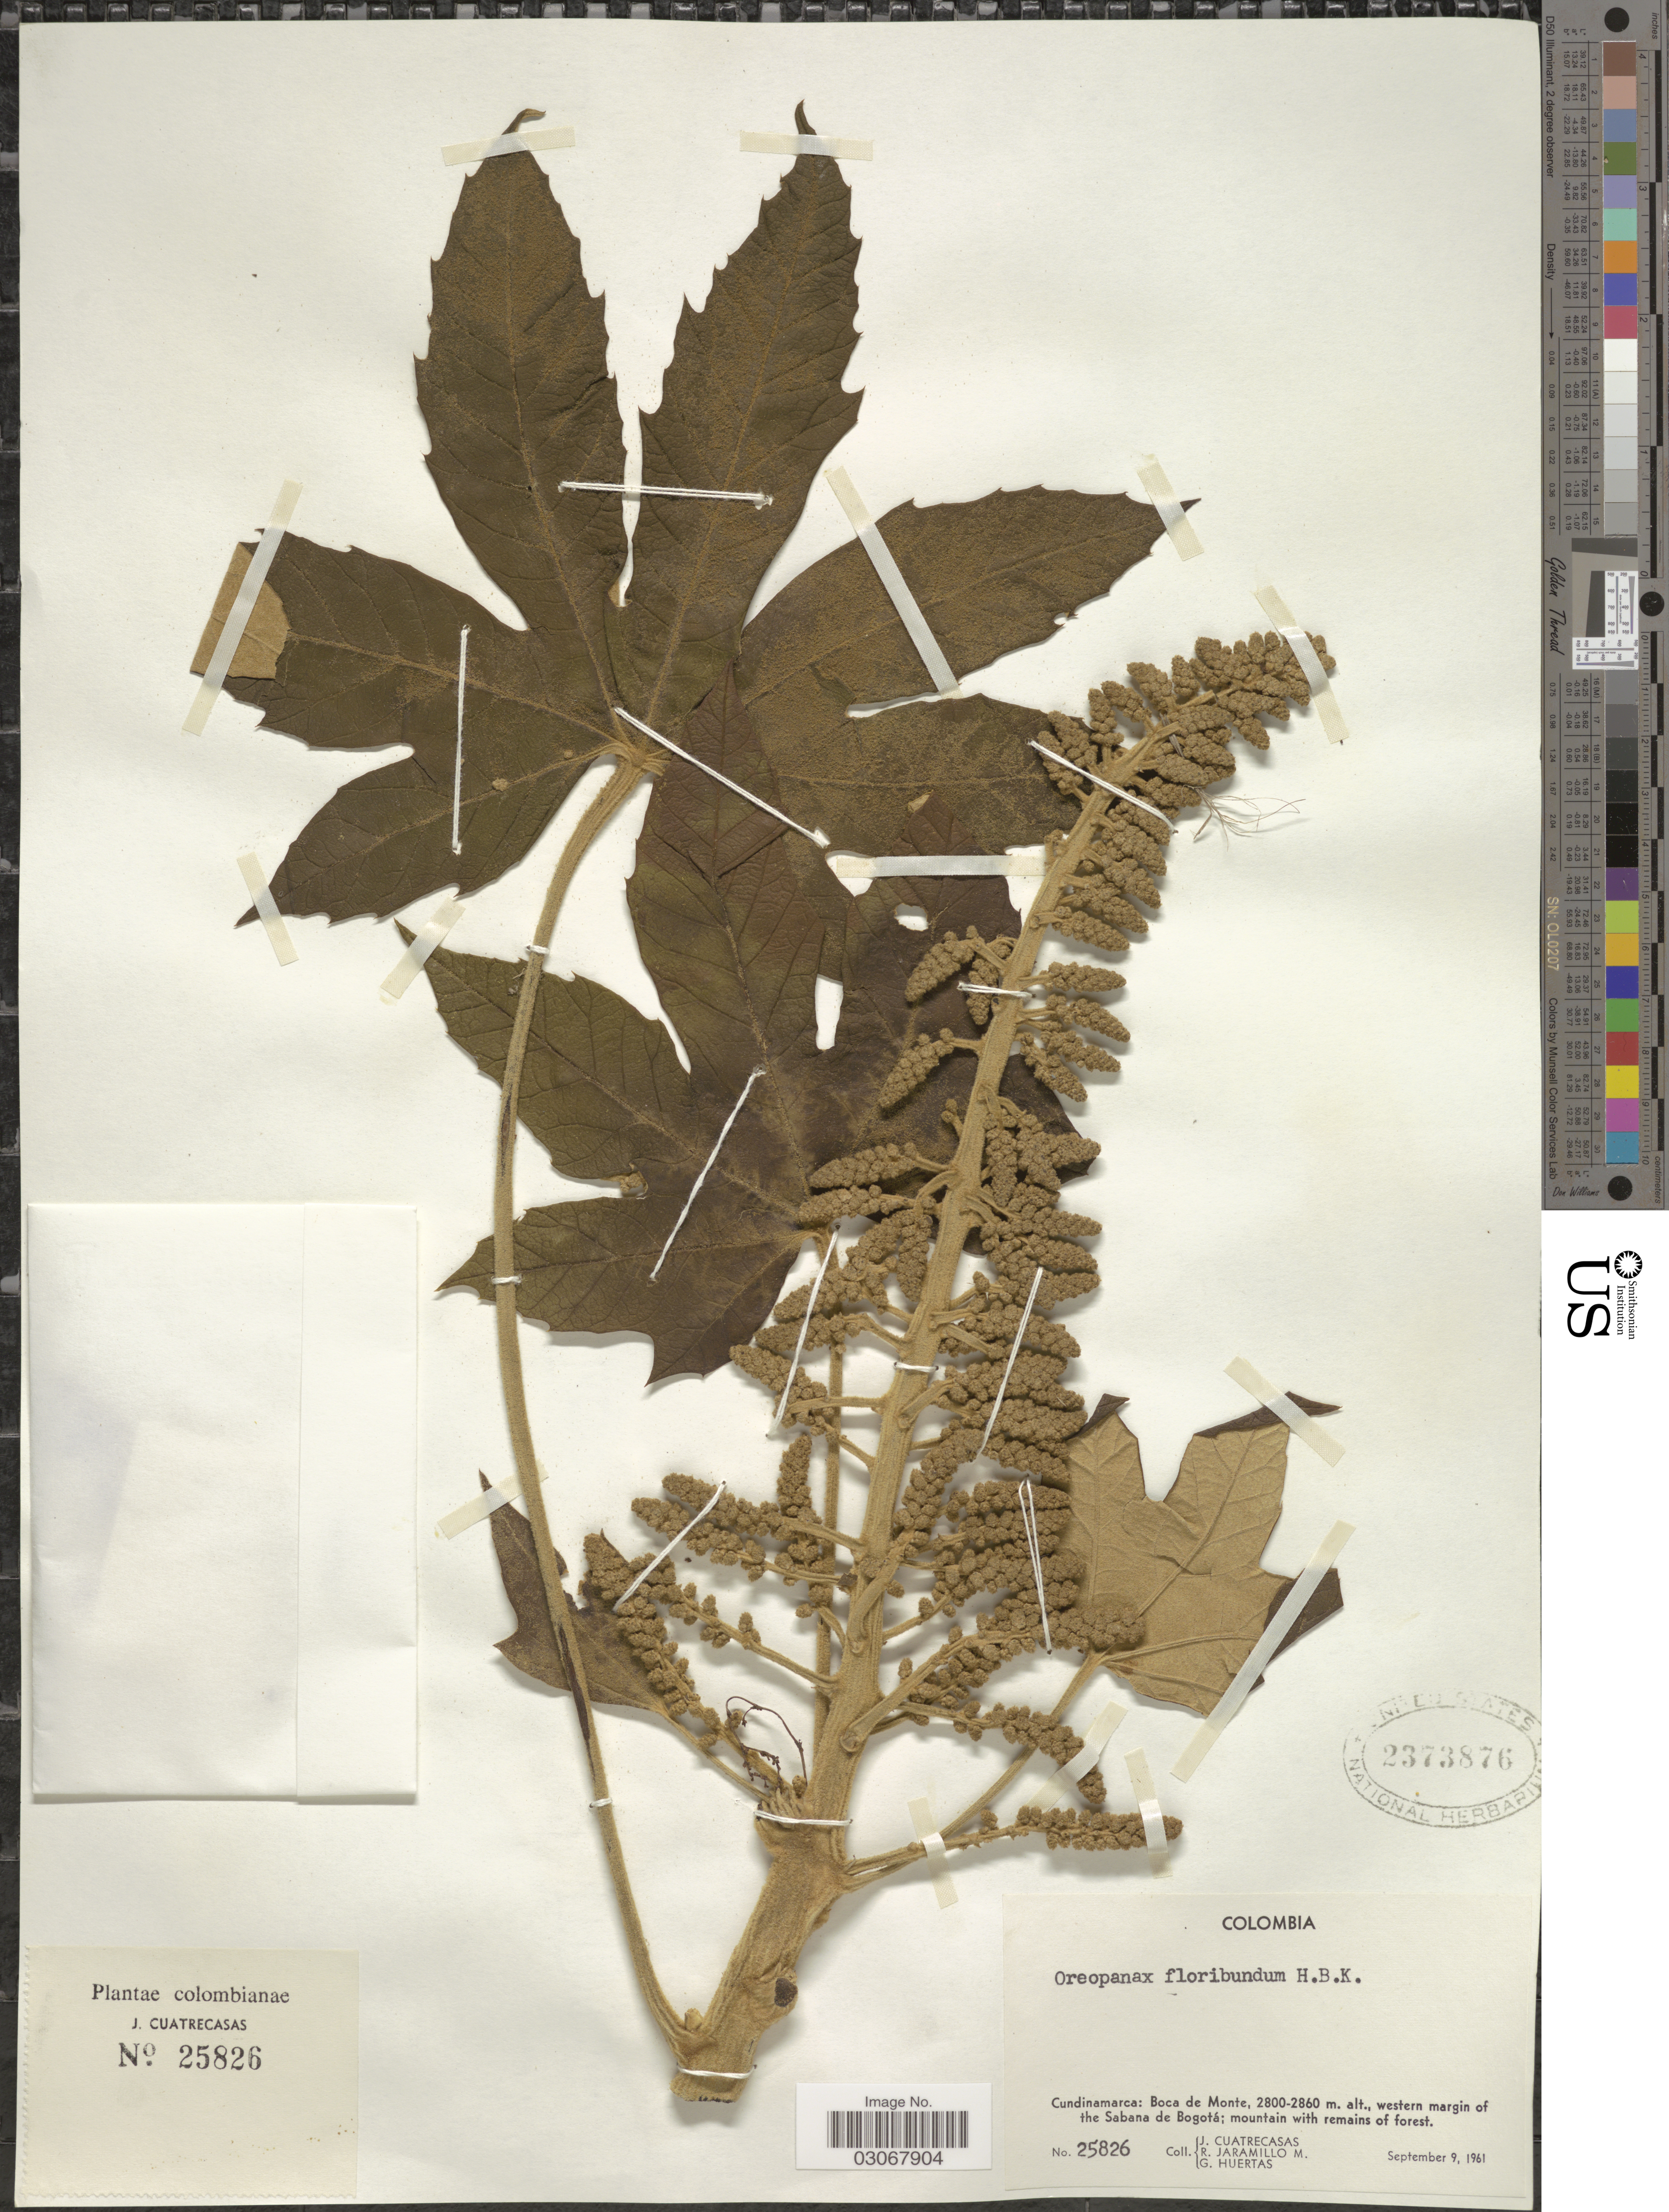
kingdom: Plantae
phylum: Tracheophyta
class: Magnoliopsida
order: Apiales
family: Araliaceae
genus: Oreopanax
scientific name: Oreopanax floribundus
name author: (Kunth) Decne. & Planch.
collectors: J. Cuatrecasas, R. Jaramillo M. & G. Huertas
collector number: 25826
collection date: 1961-09-09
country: Colombia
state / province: Cundinamarca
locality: Boca de Monte, western margin of the Sabana de Bogotá.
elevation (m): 2800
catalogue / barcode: US 2373876